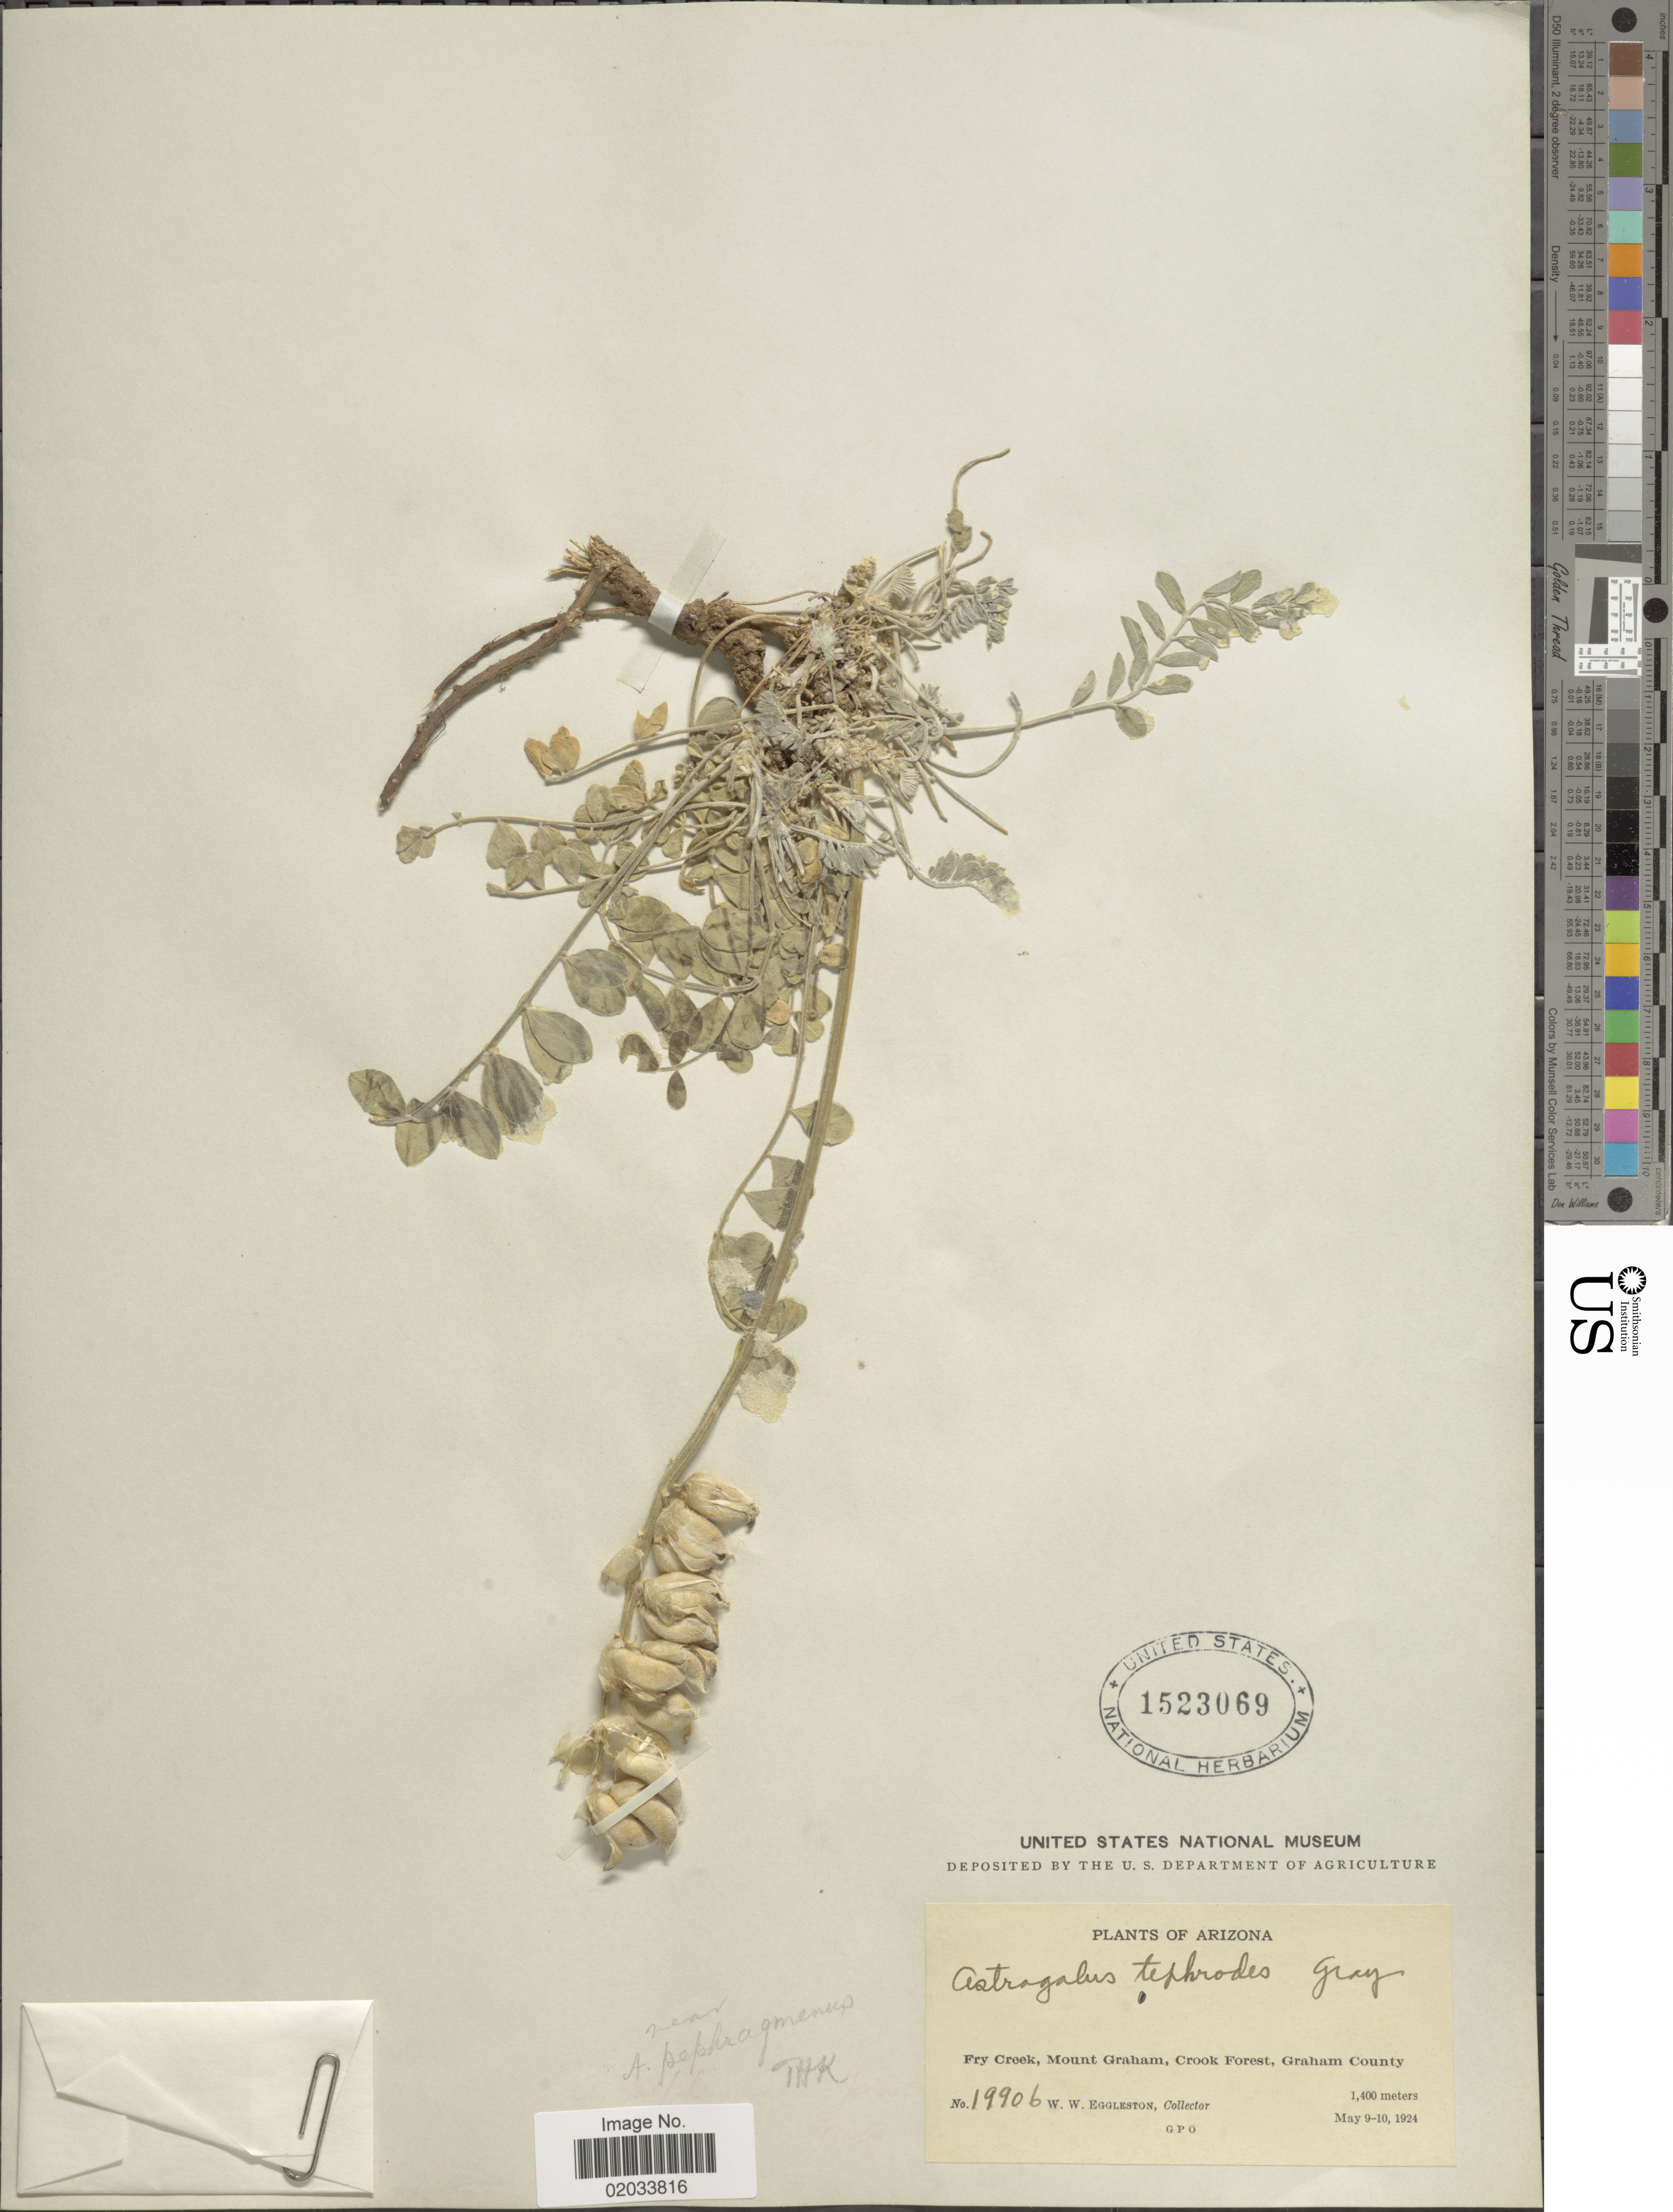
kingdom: Plantae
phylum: Tracheophyta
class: Magnoliopsida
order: Fabales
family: Fabaceae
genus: Astragalus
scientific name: Astragalus pephragmenus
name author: M.E. Jones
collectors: W. W. Eggleston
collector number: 19906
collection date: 1924-05-09/1924-05-10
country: United States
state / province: Arizona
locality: Fry Creek, Mount Graham, Crook Forest, Graham County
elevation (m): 1400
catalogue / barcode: US 1523069